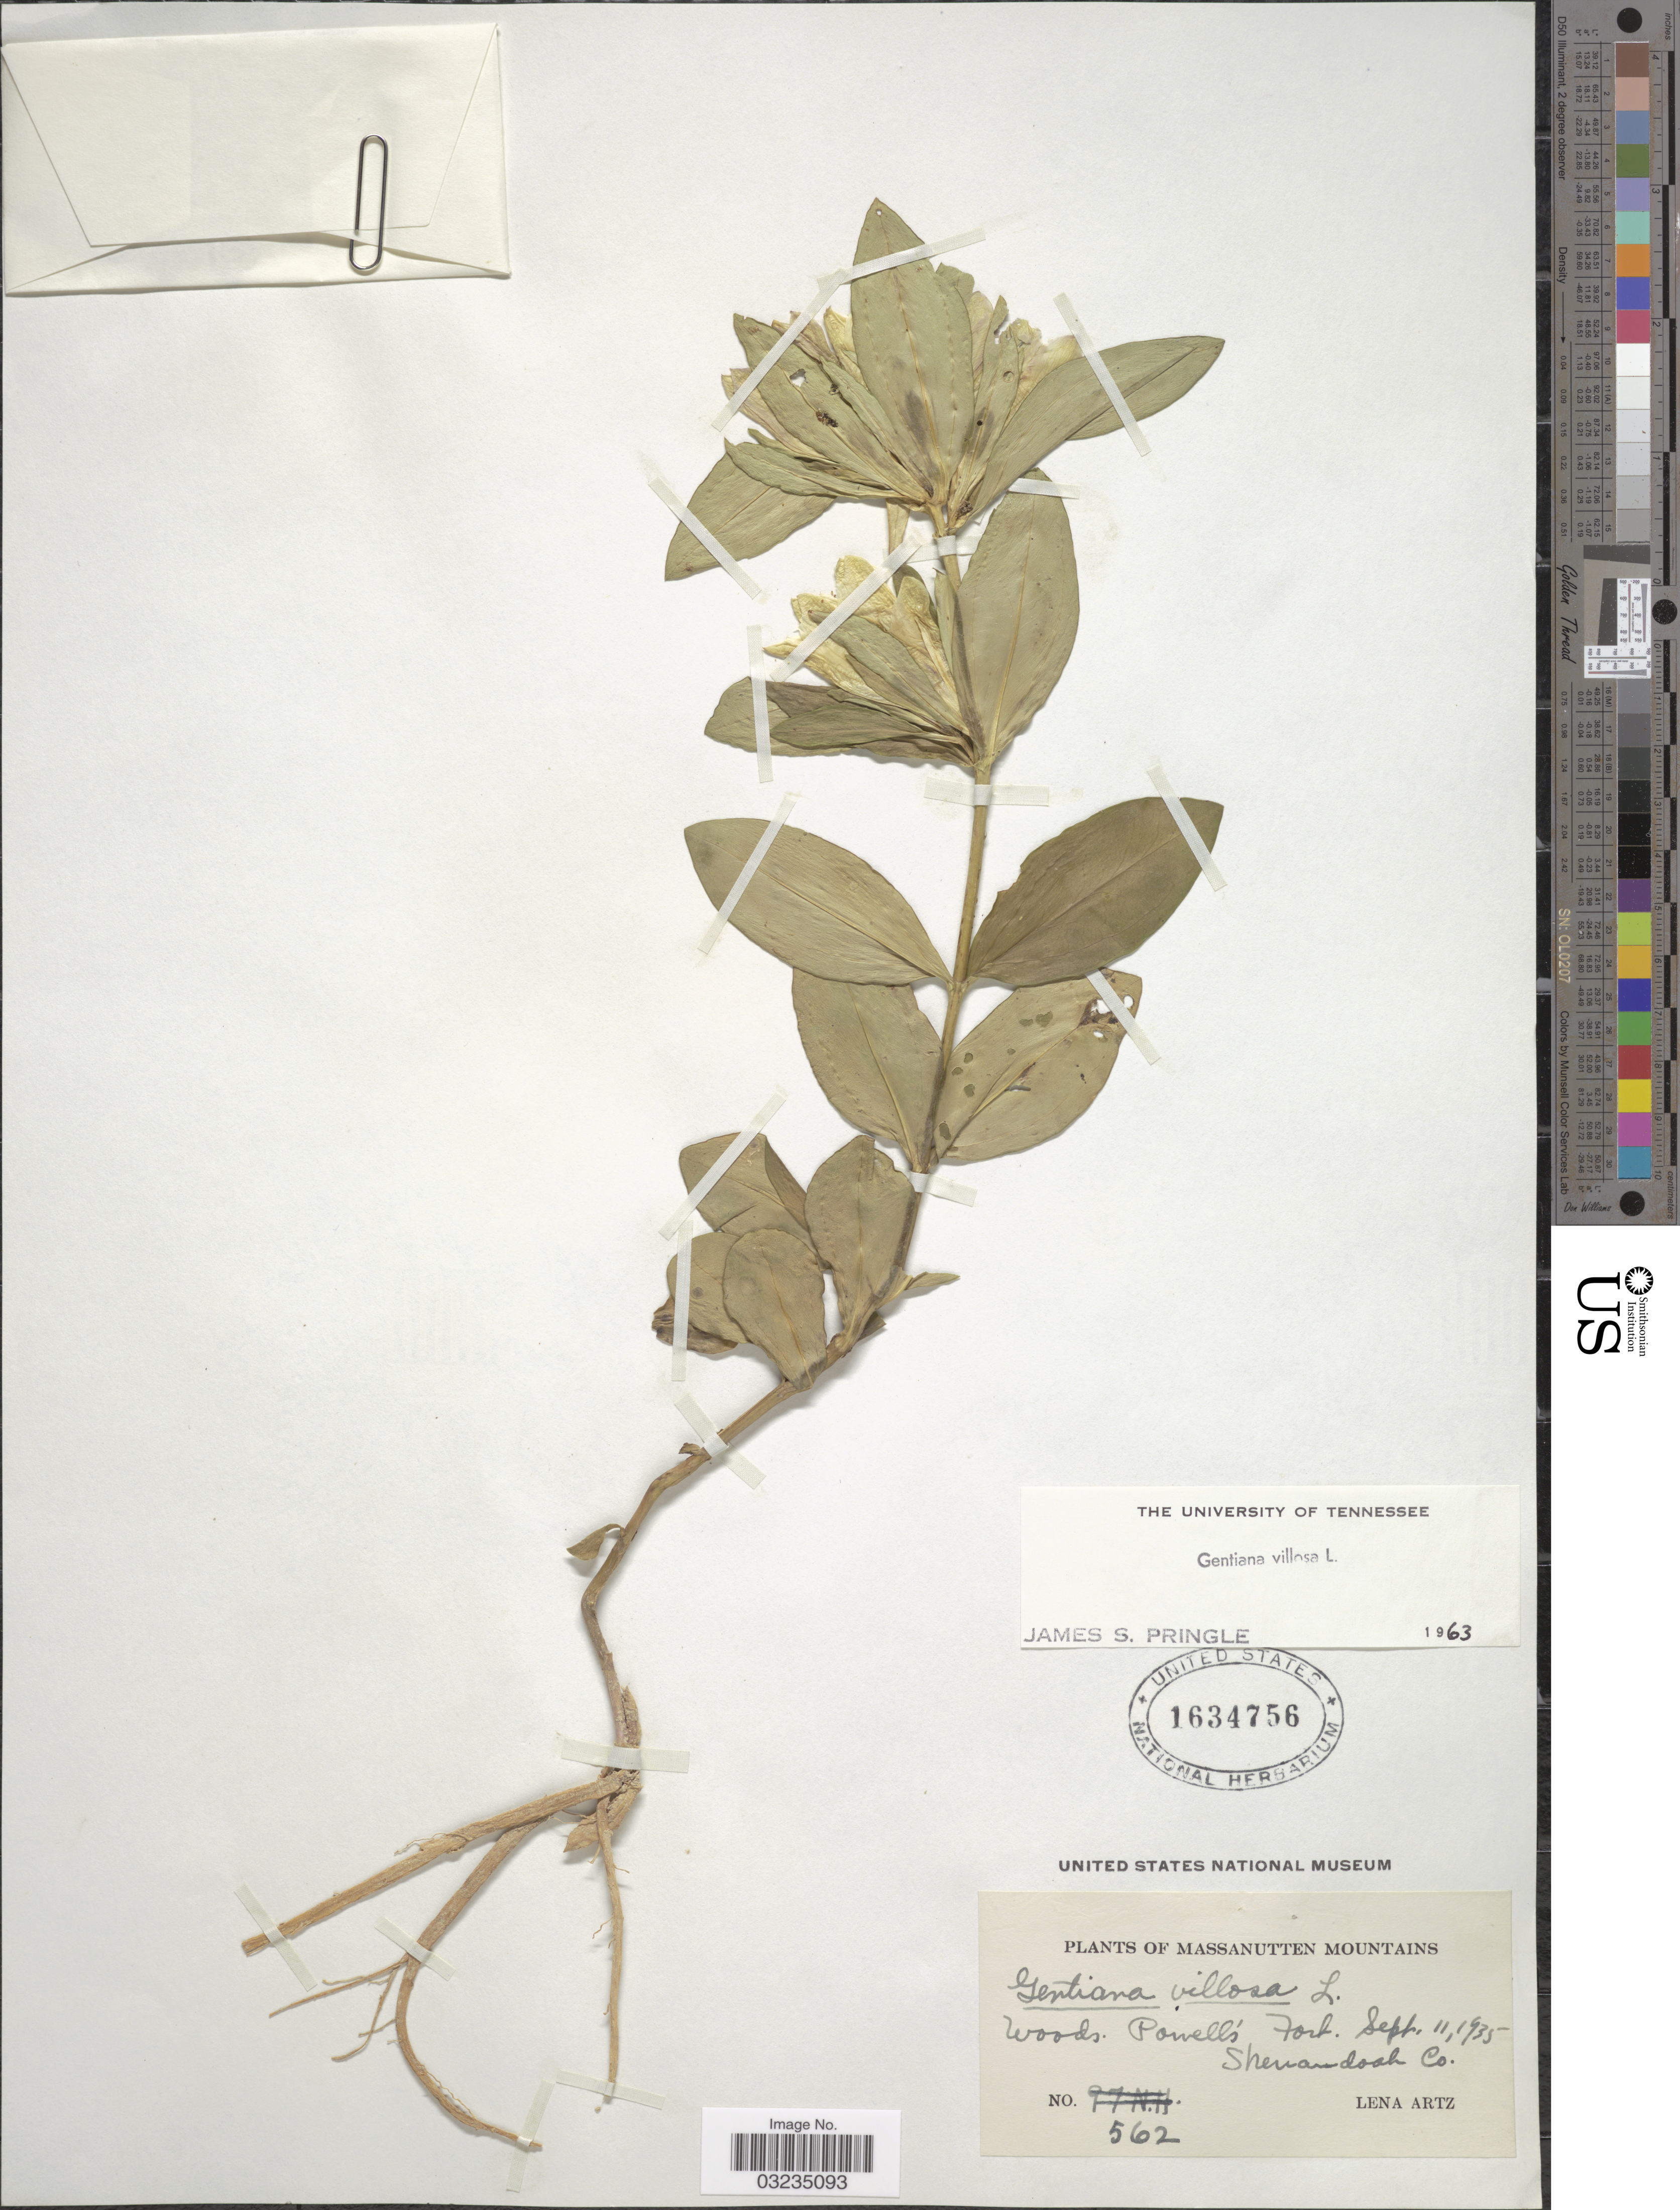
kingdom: Plantae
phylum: Tracheophyta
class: Magnoliopsida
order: Gentianales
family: Gentianaceae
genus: Gentiana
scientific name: Gentiana villosa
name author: L.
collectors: L. Artz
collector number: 562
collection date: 1935-09-11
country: United States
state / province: Virginia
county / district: Shenandoah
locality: Massanutten Mountains. Powell's Fort. Shenandoah Co.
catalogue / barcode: US 1634756